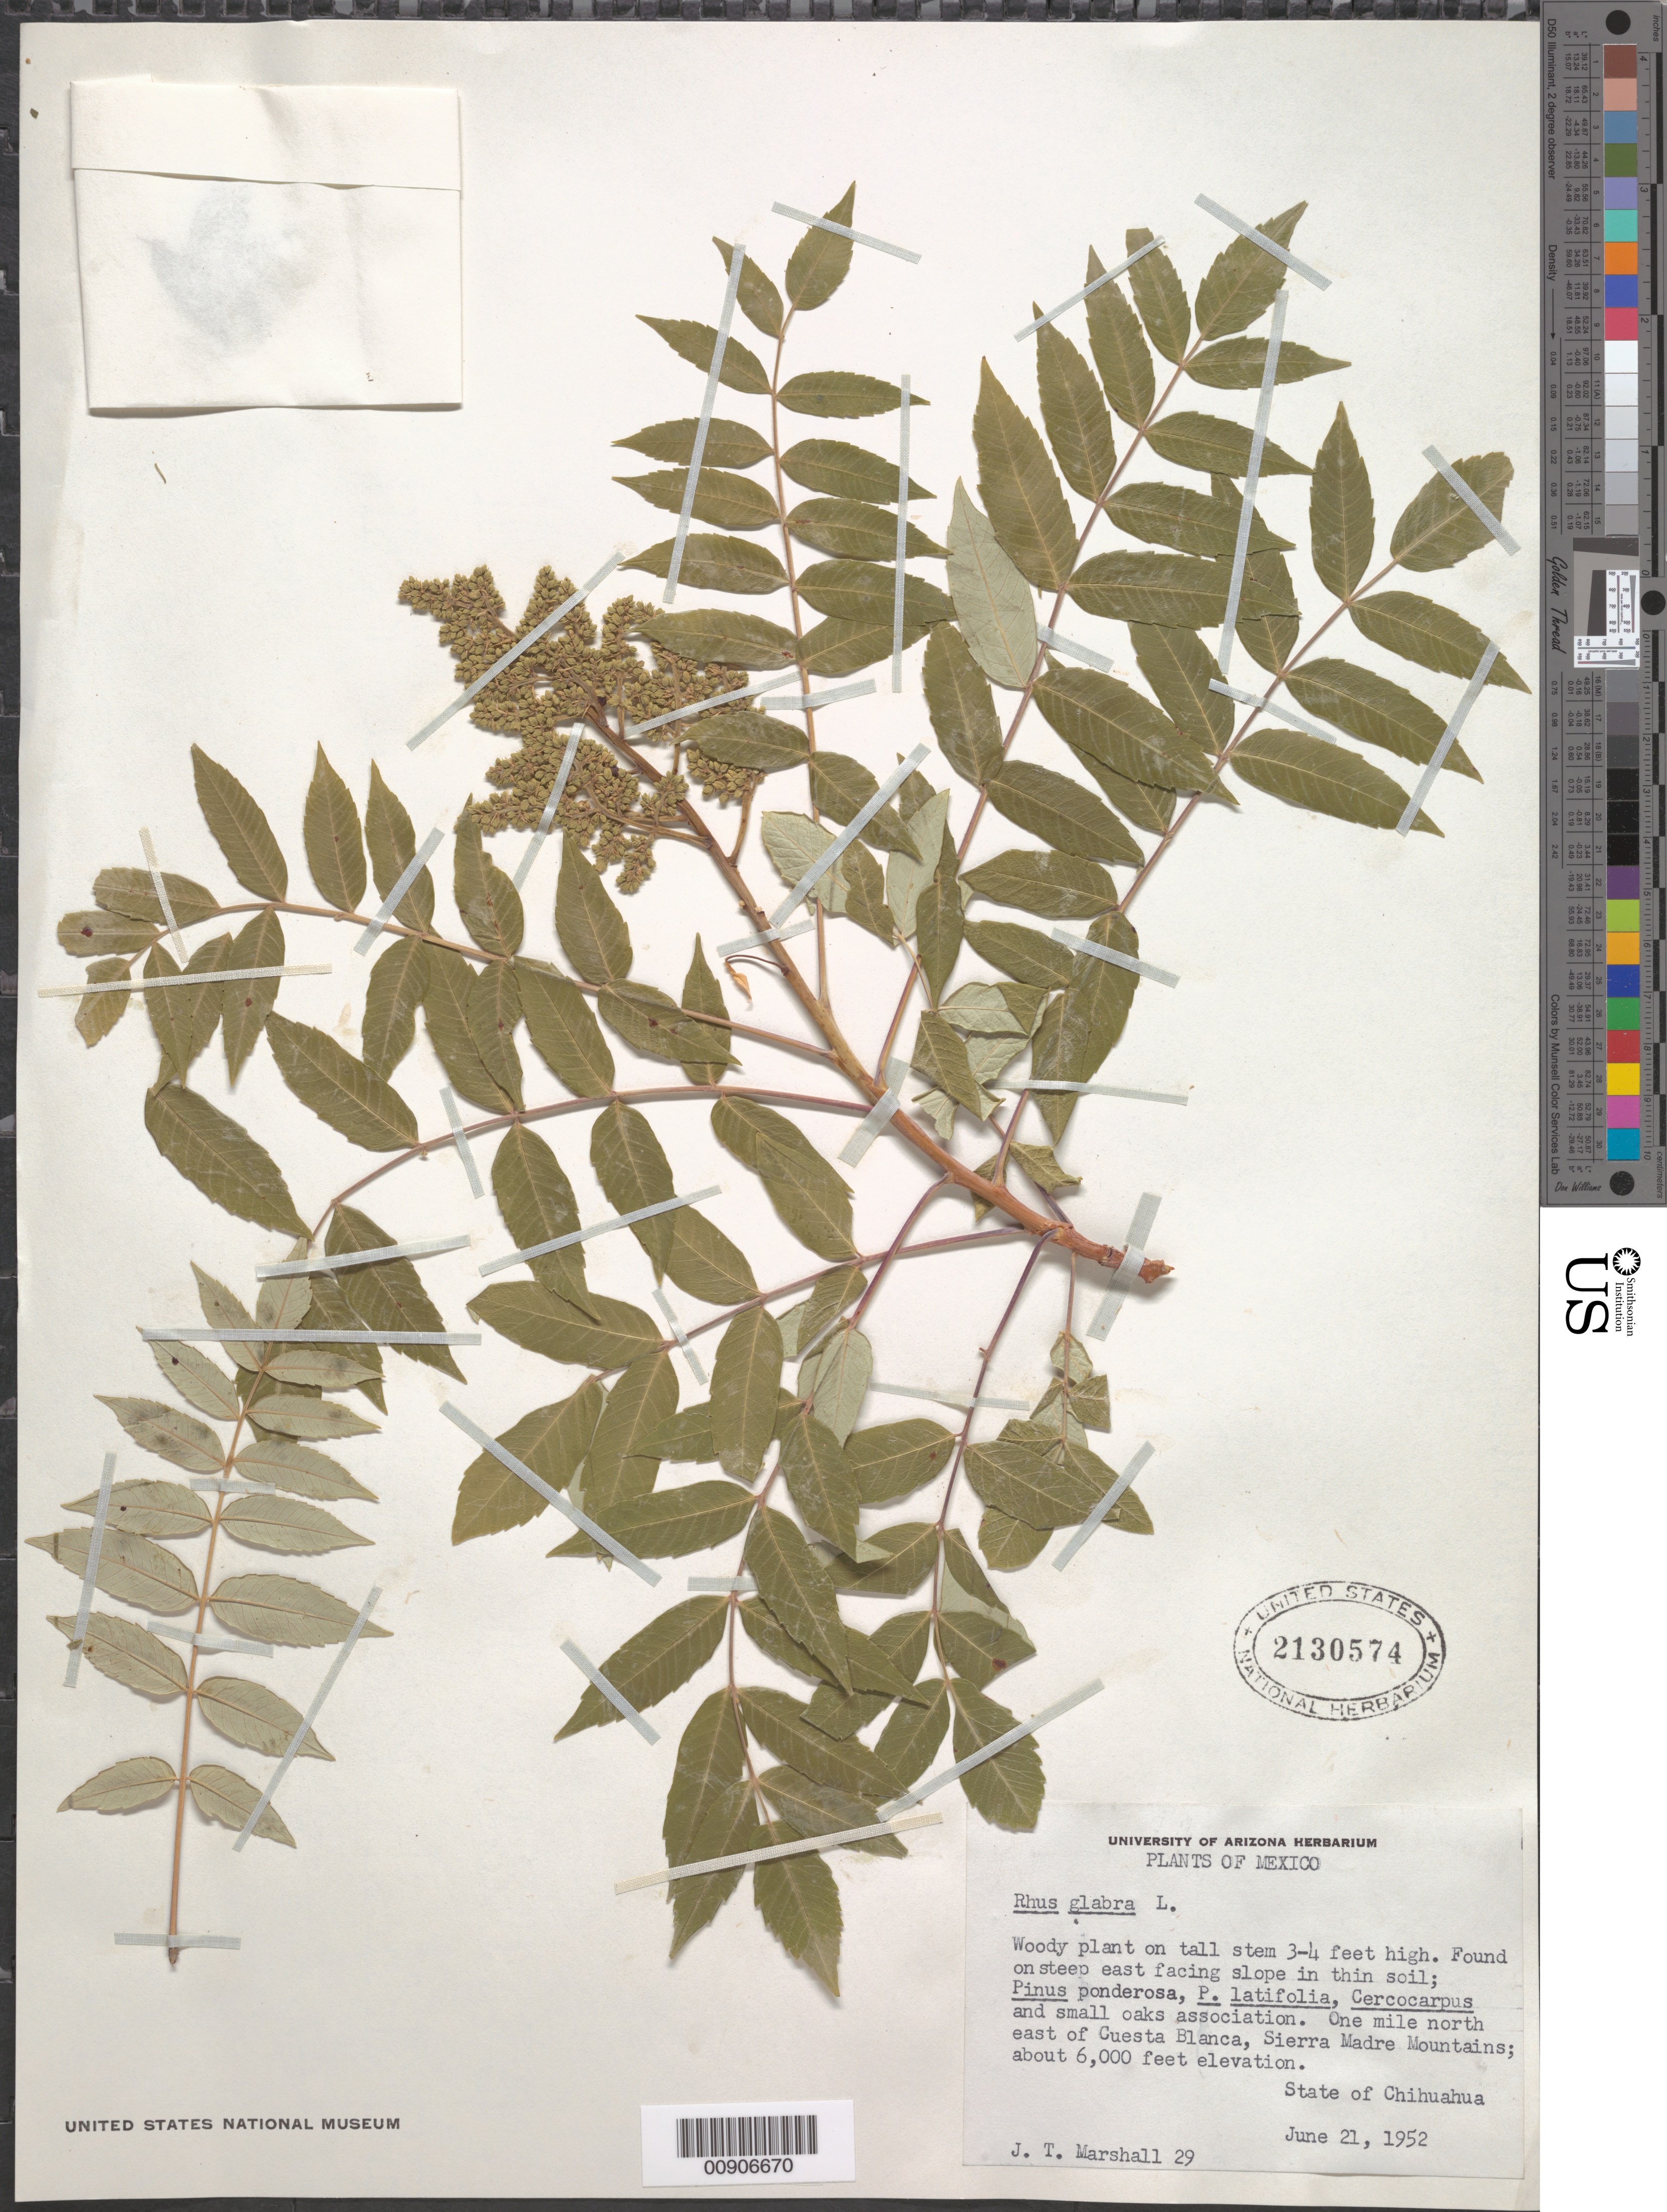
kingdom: Plantae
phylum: Tracheophyta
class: Magnoliopsida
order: Sapindales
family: Anacardiaceae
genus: Rhus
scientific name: Rhus glabra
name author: L.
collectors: Marshall Jr., J. T.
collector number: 29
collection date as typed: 21 Jun 1952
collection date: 1952-06-21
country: Mexico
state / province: Chihuahua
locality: State of Chihuahua: One mile northeast of Cuesta Blanca, Sierra Madre Mountains.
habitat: Steep east facing slope in thin soil; Pinus ponderosa, P. latifolia, Cercoparpus and small oaks association.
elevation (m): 1829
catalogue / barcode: US 2130574